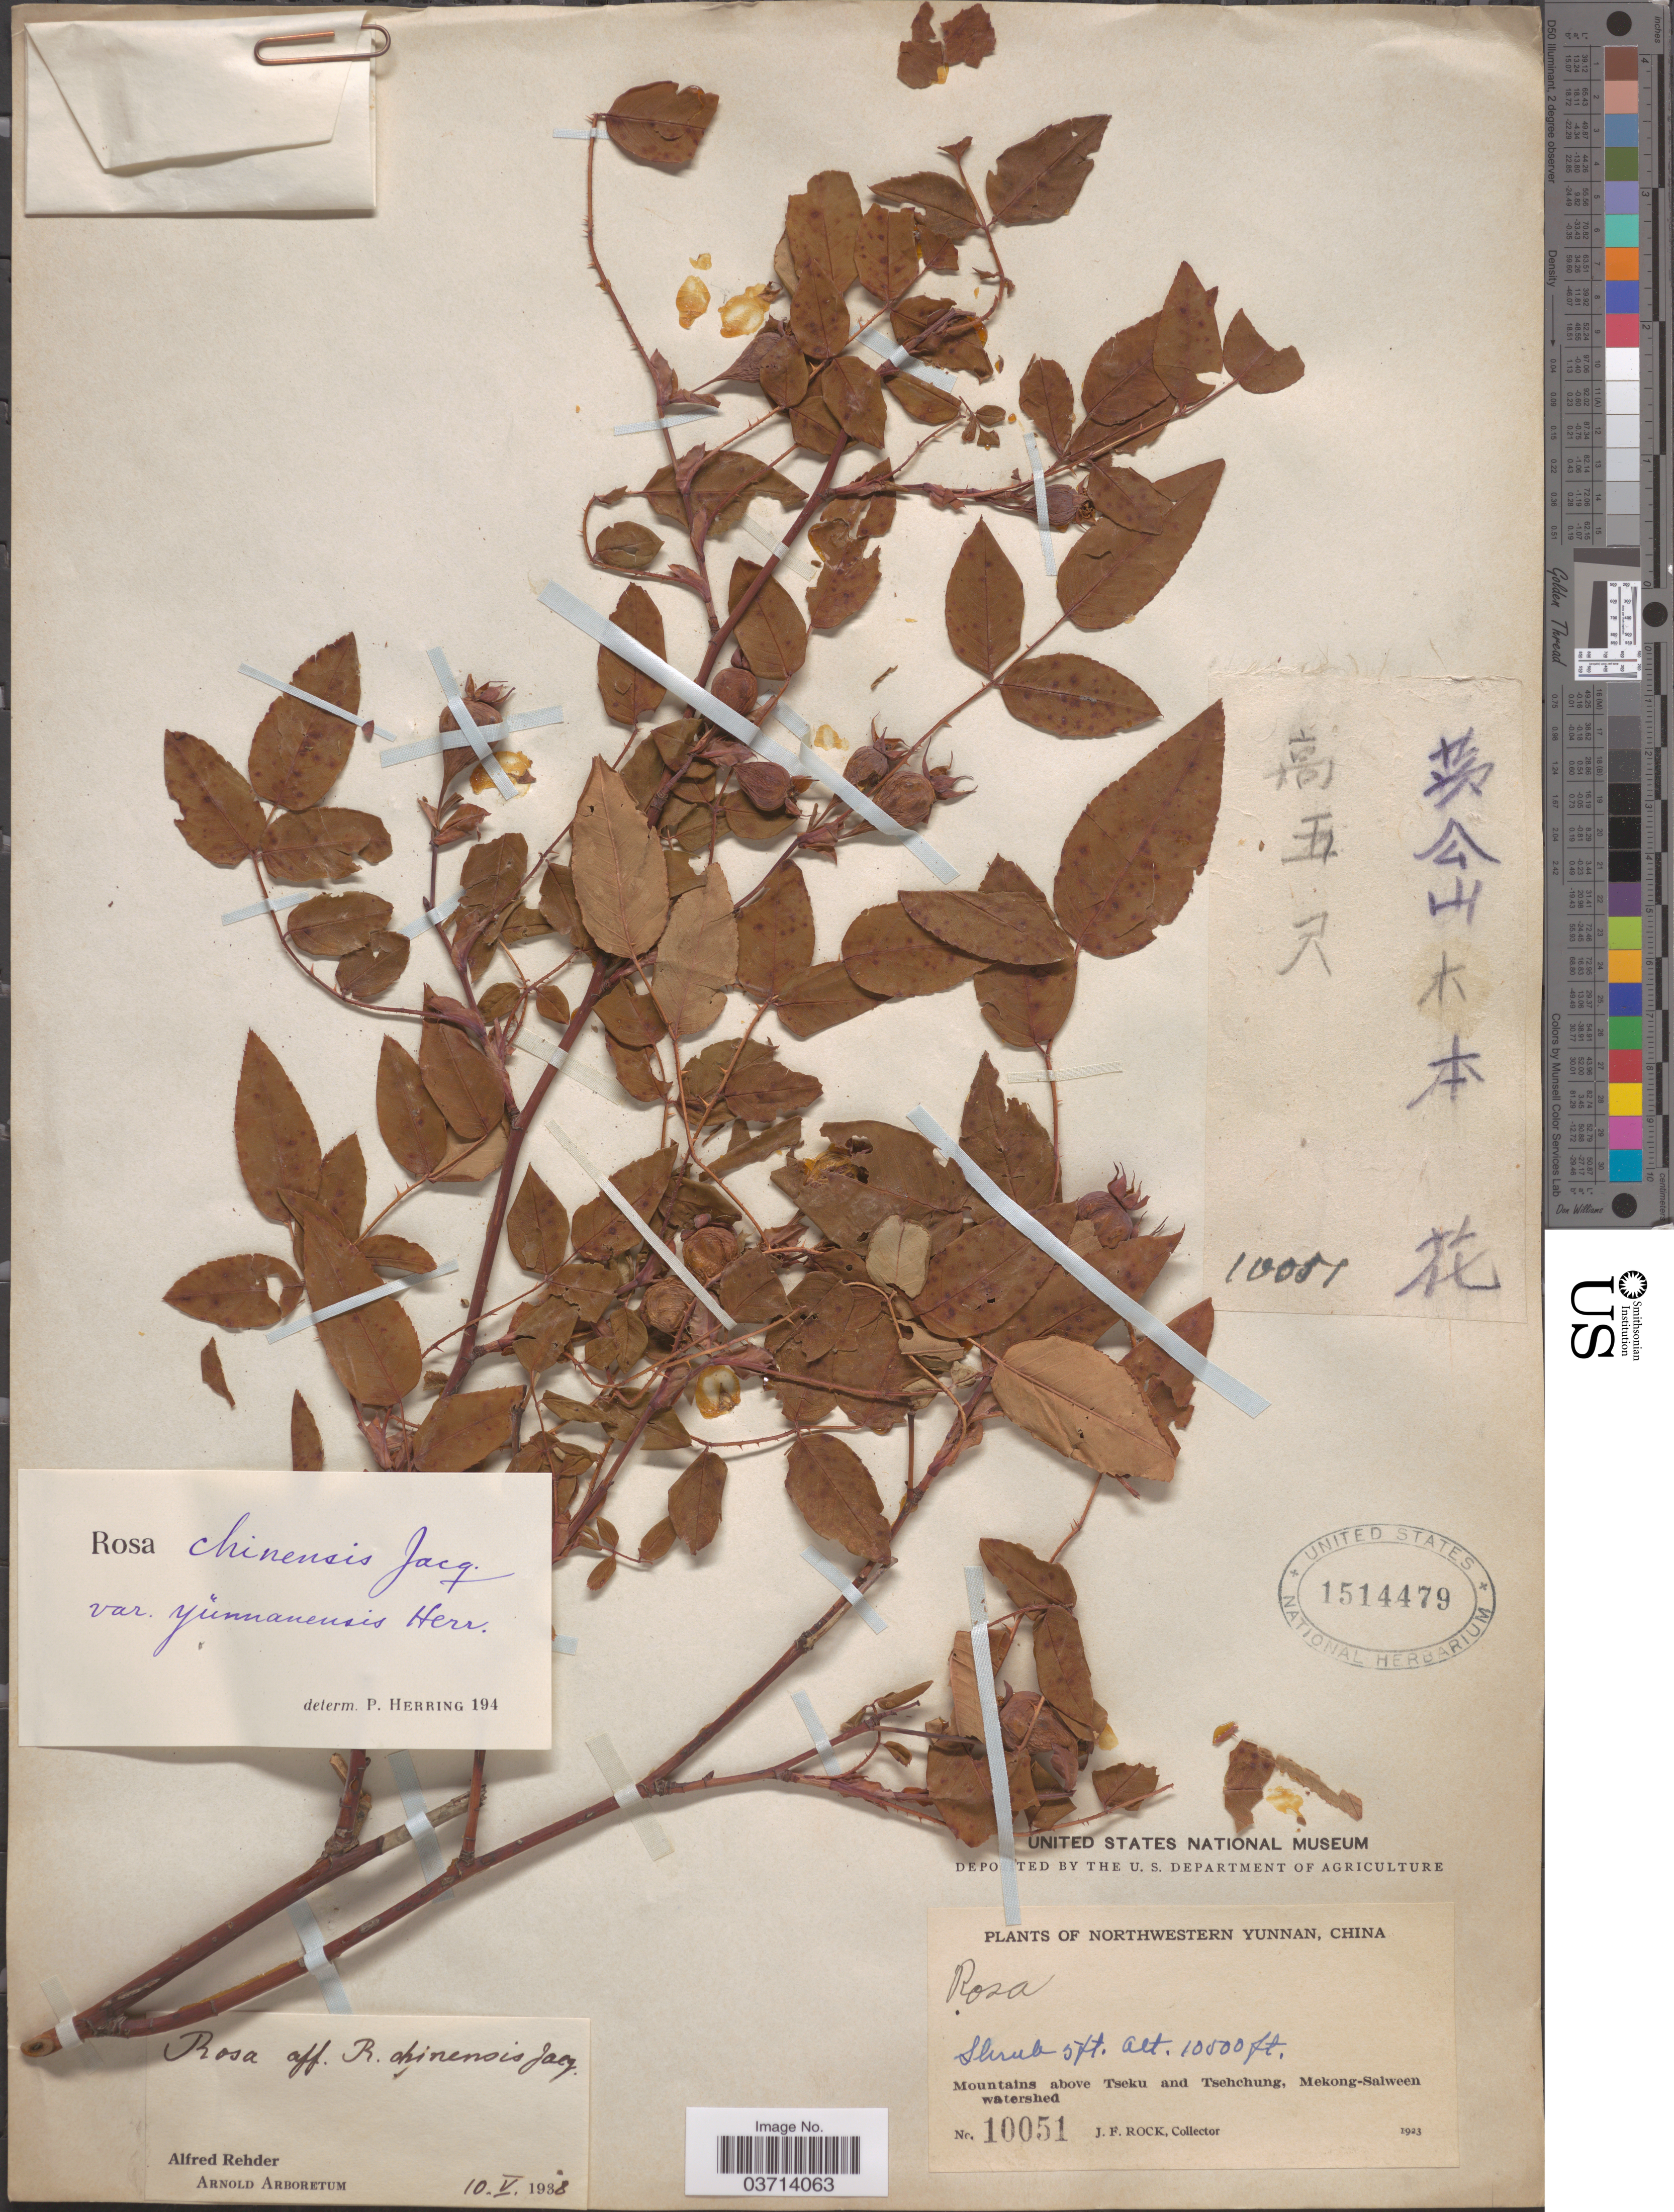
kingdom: Plantae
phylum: Tracheophyta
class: Magnoliopsida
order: Rosales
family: Rosaceae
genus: Rosa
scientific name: Rosa chinensis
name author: Jacq.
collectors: J. Rock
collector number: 10051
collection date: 1923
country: China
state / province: Yunnan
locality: Northwestern Yunnan. Mountains above Tseku and Tsehchung, Mekong-Salween watershed.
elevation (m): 3048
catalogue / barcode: US 1514479